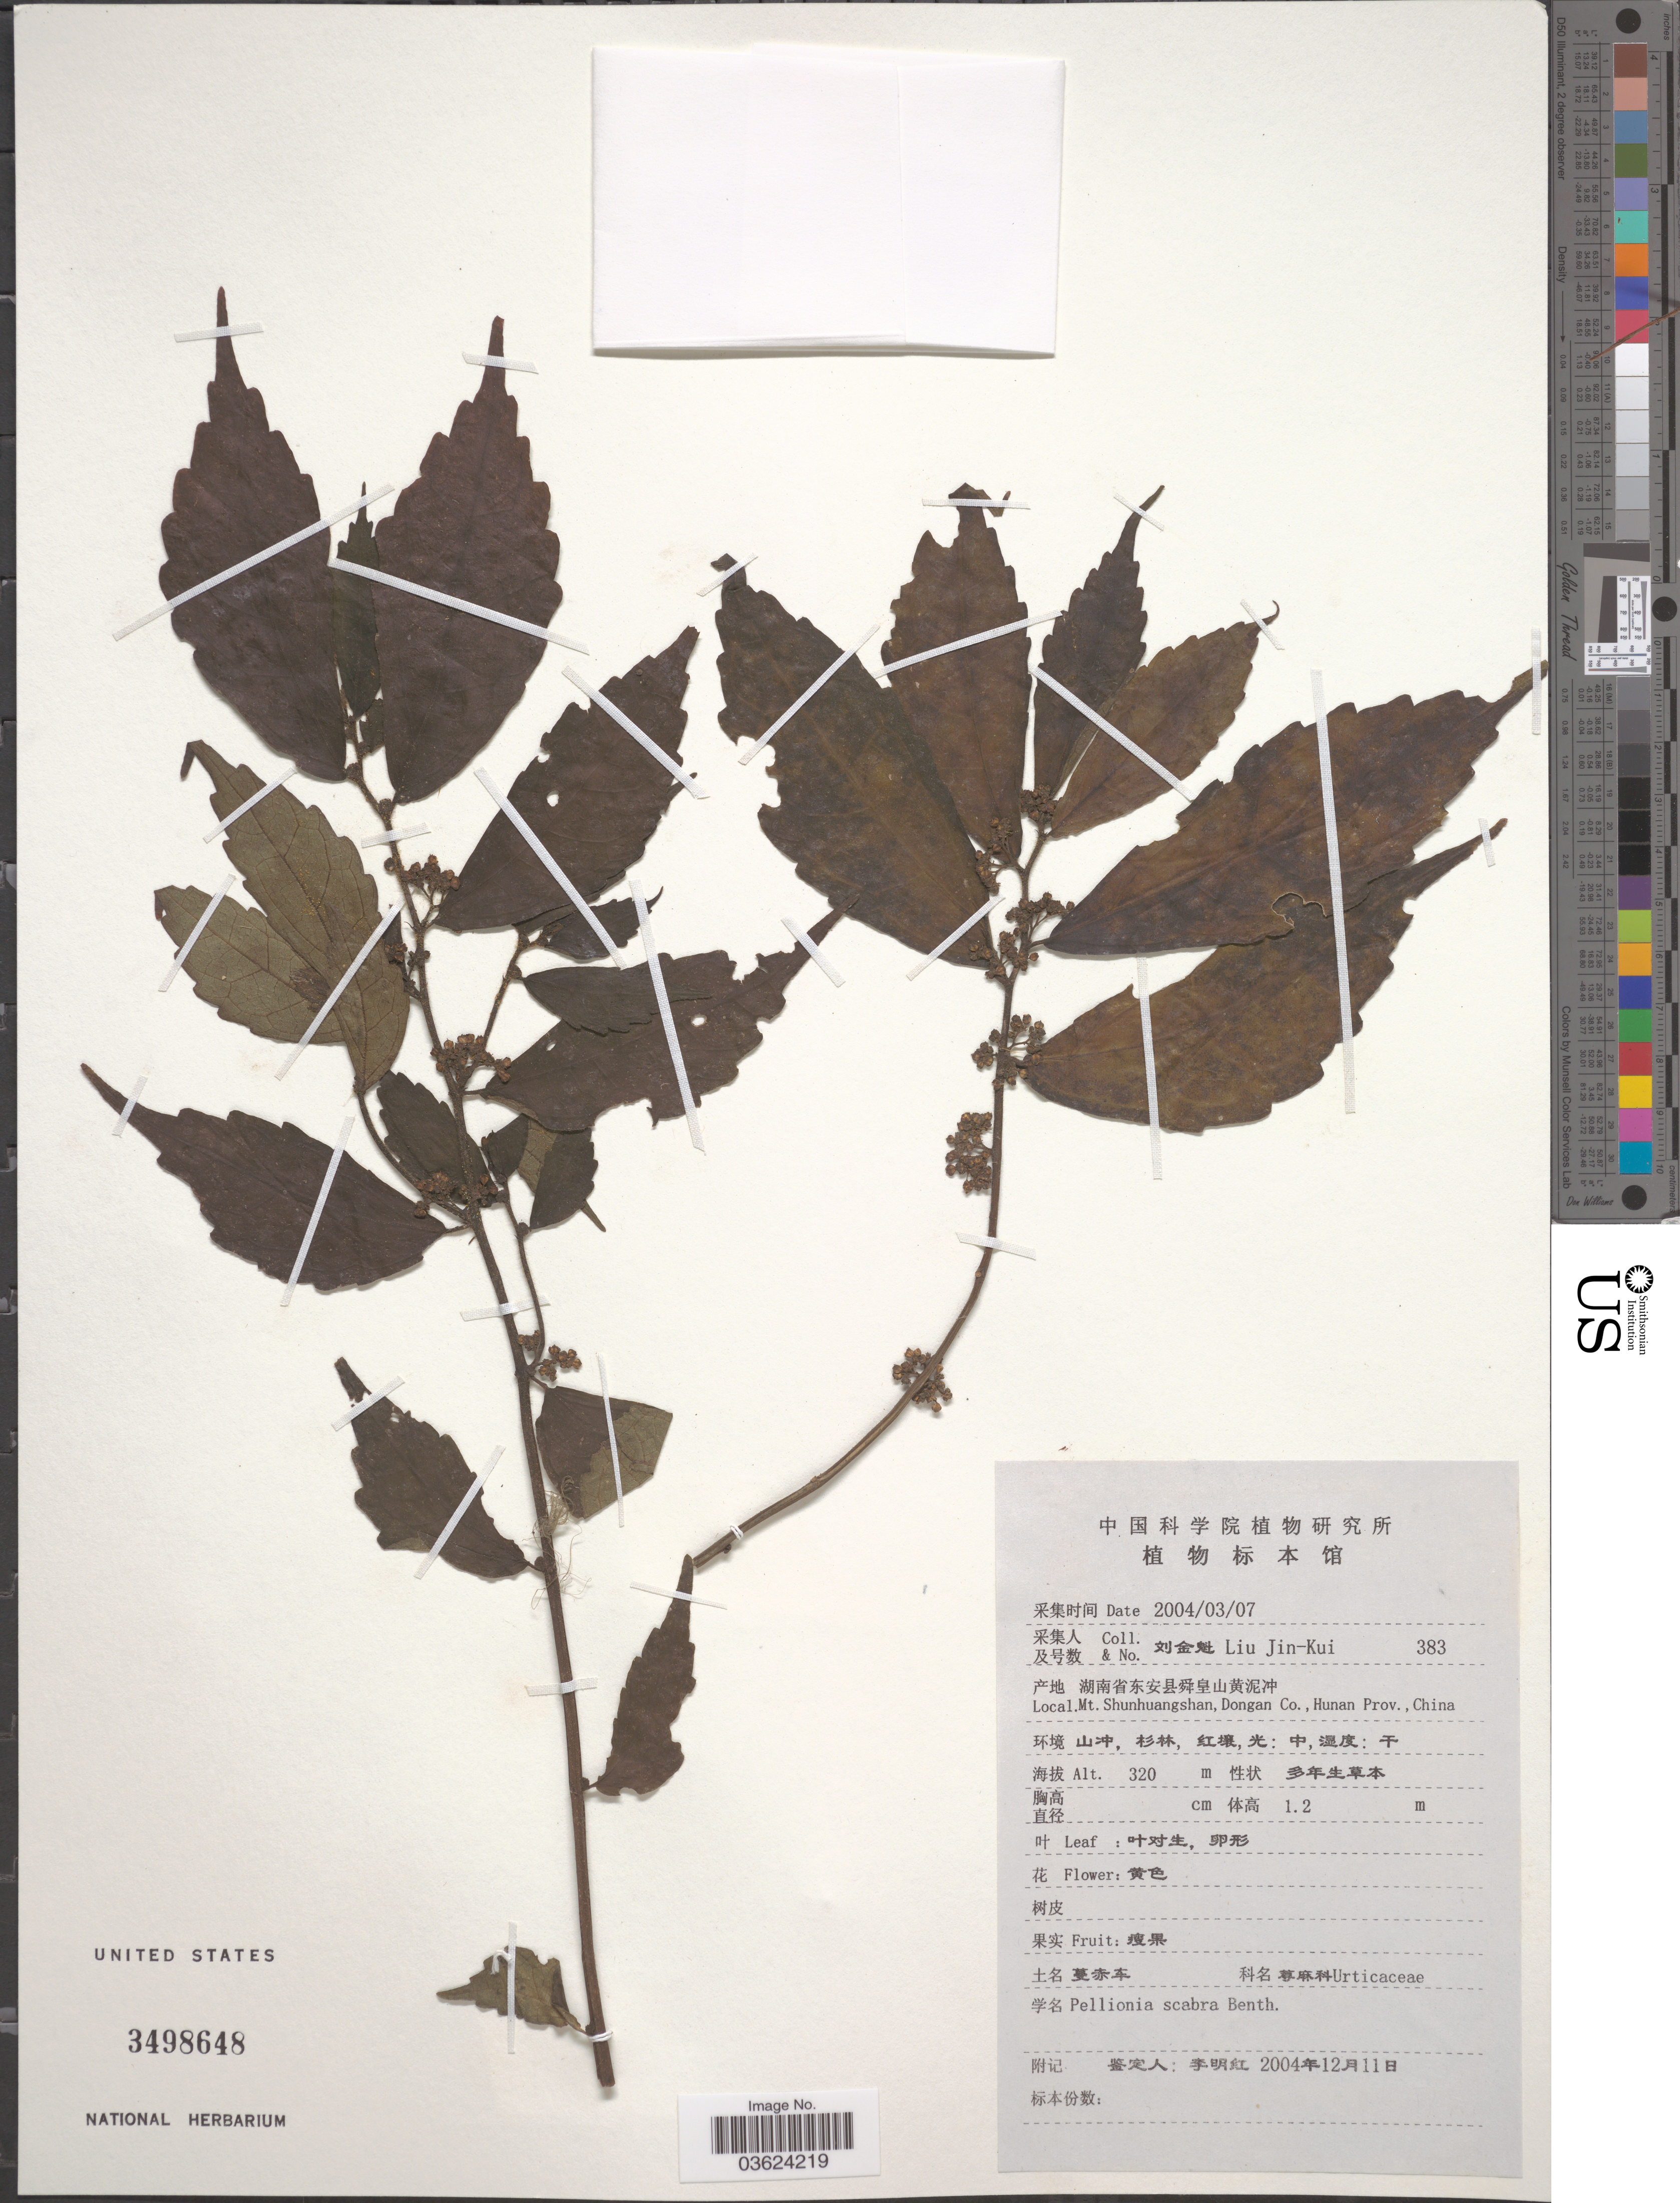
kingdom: Plantae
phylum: Tracheophyta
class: Magnoliopsida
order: Rosales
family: Urticaceae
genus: Pellionia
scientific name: Pellionia scabra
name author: Benth.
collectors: Liu Jin-Kui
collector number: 383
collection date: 2004-03-07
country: China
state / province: Hunan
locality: Mt. Shunhuangshan, Dongan Co.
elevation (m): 320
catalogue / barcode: US 3498648